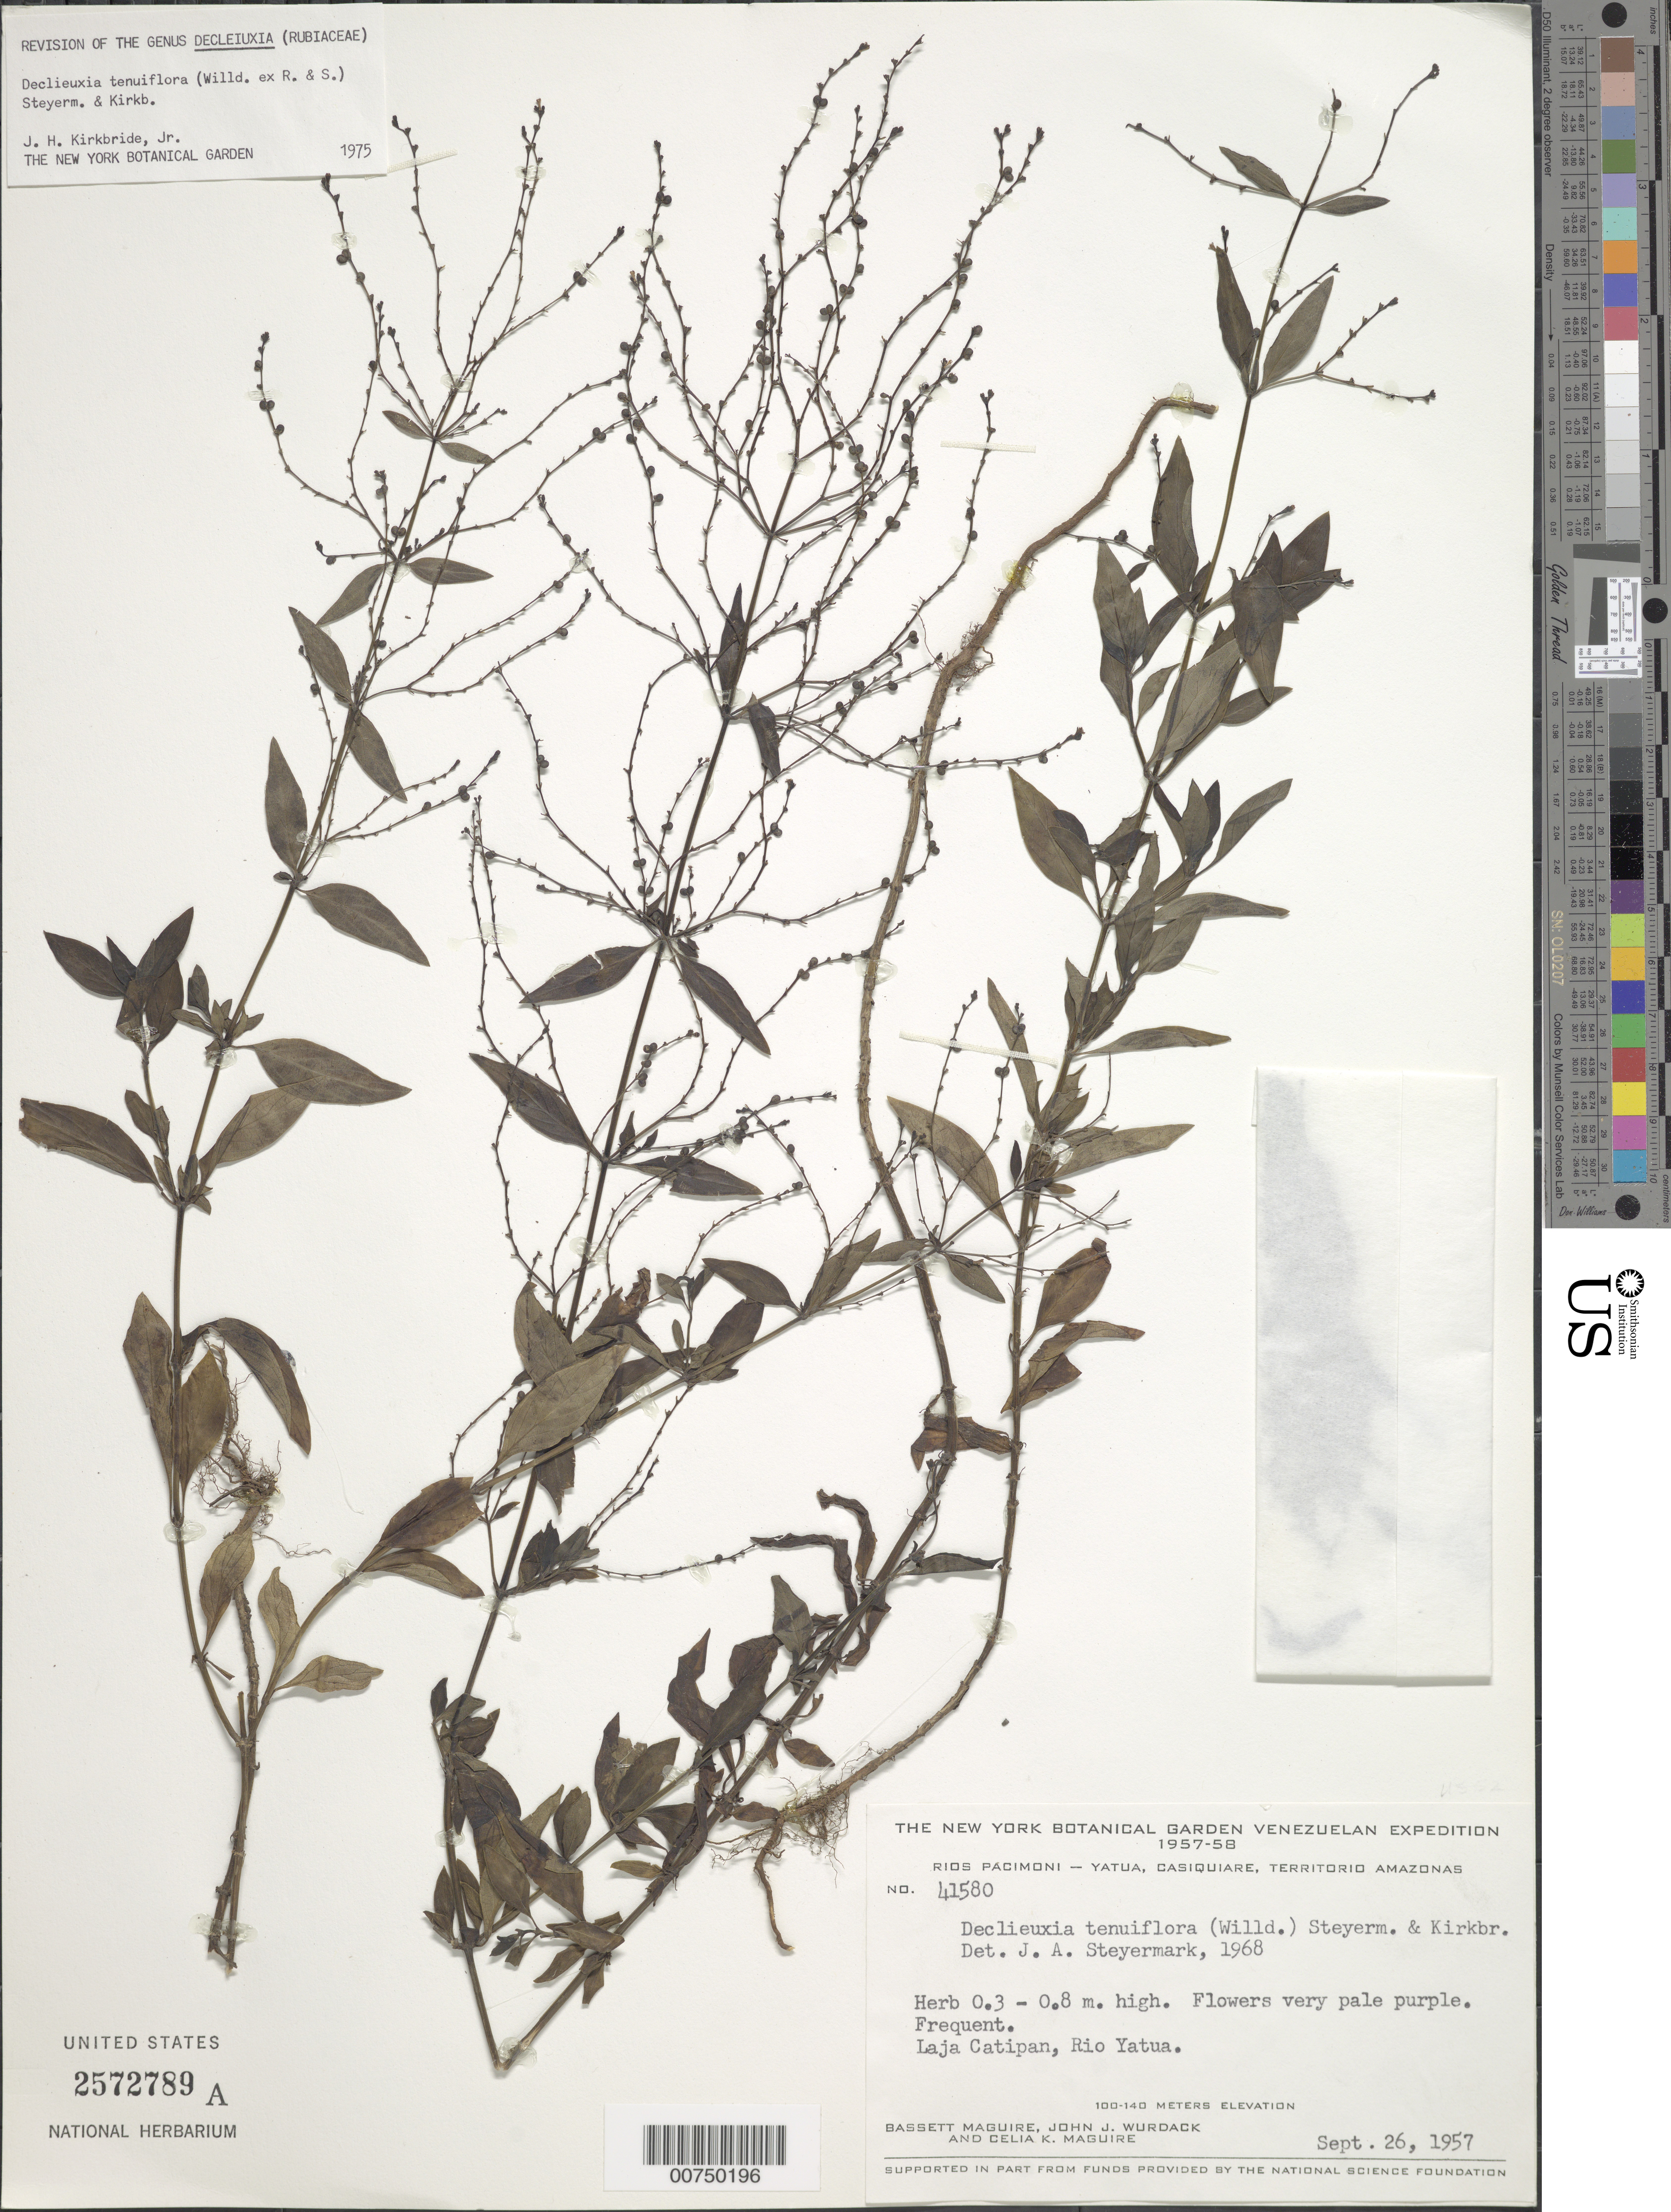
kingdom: Plantae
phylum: Tracheophyta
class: Magnoliopsida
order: Gentianales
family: Rubiaceae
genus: Declieuxia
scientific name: Declieuxia tenuiflora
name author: (Willd. ex Roem. & Schult.) Steyerm. & J.H. Kirkbr.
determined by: Steyermark, Julian A., (VEN)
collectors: B. Maguire, J. J. Wurdack & C. K. Maguire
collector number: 41580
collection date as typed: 26-Sep-57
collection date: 1957-09-26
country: Venezuela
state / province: Amazonas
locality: Laja Catipan, Río Yatua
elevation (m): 100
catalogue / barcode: US 2572789A